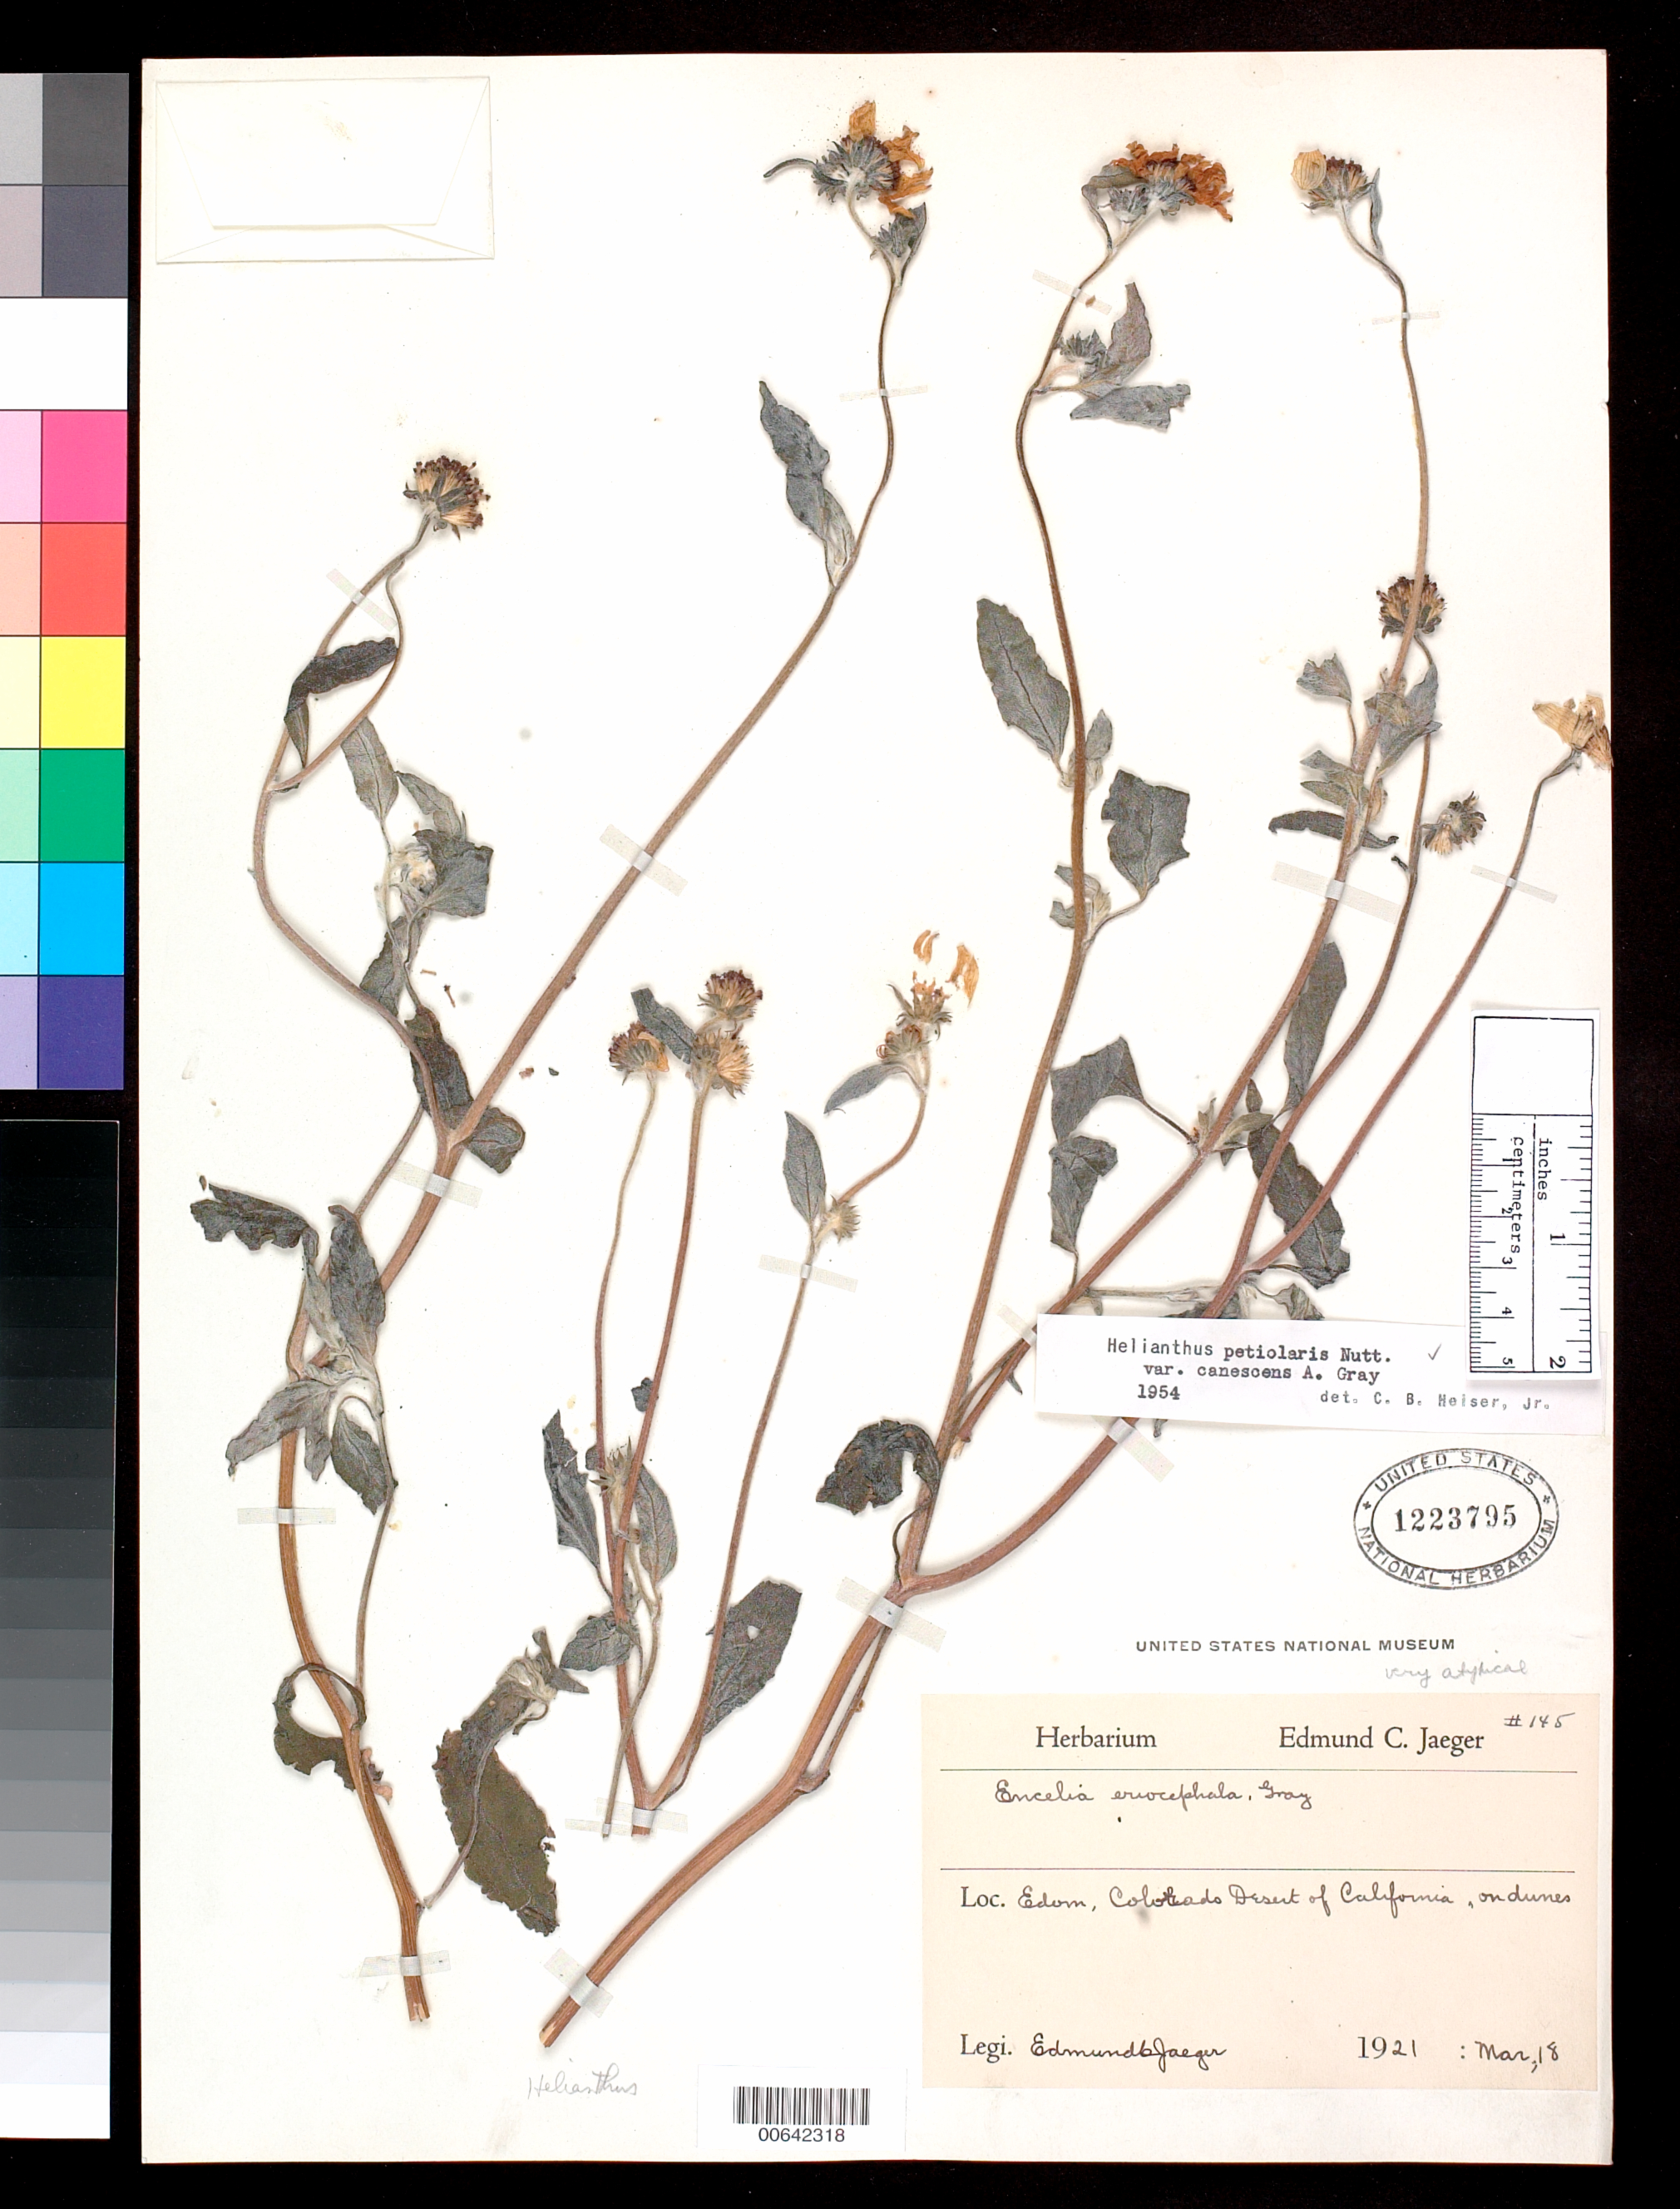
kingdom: Plantae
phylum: Tracheophyta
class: Magnoliopsida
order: Asterales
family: Asteraceae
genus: Helianthus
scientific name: Helianthus petiolaris var. canescens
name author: Nutt.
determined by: Helser JR., C. B., (IND), Indiana University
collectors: E. Jaeger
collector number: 145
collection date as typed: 18 Mar 1921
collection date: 1921-03-18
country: United States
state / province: California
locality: Edom, Colorado Desert.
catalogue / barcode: US 1223795